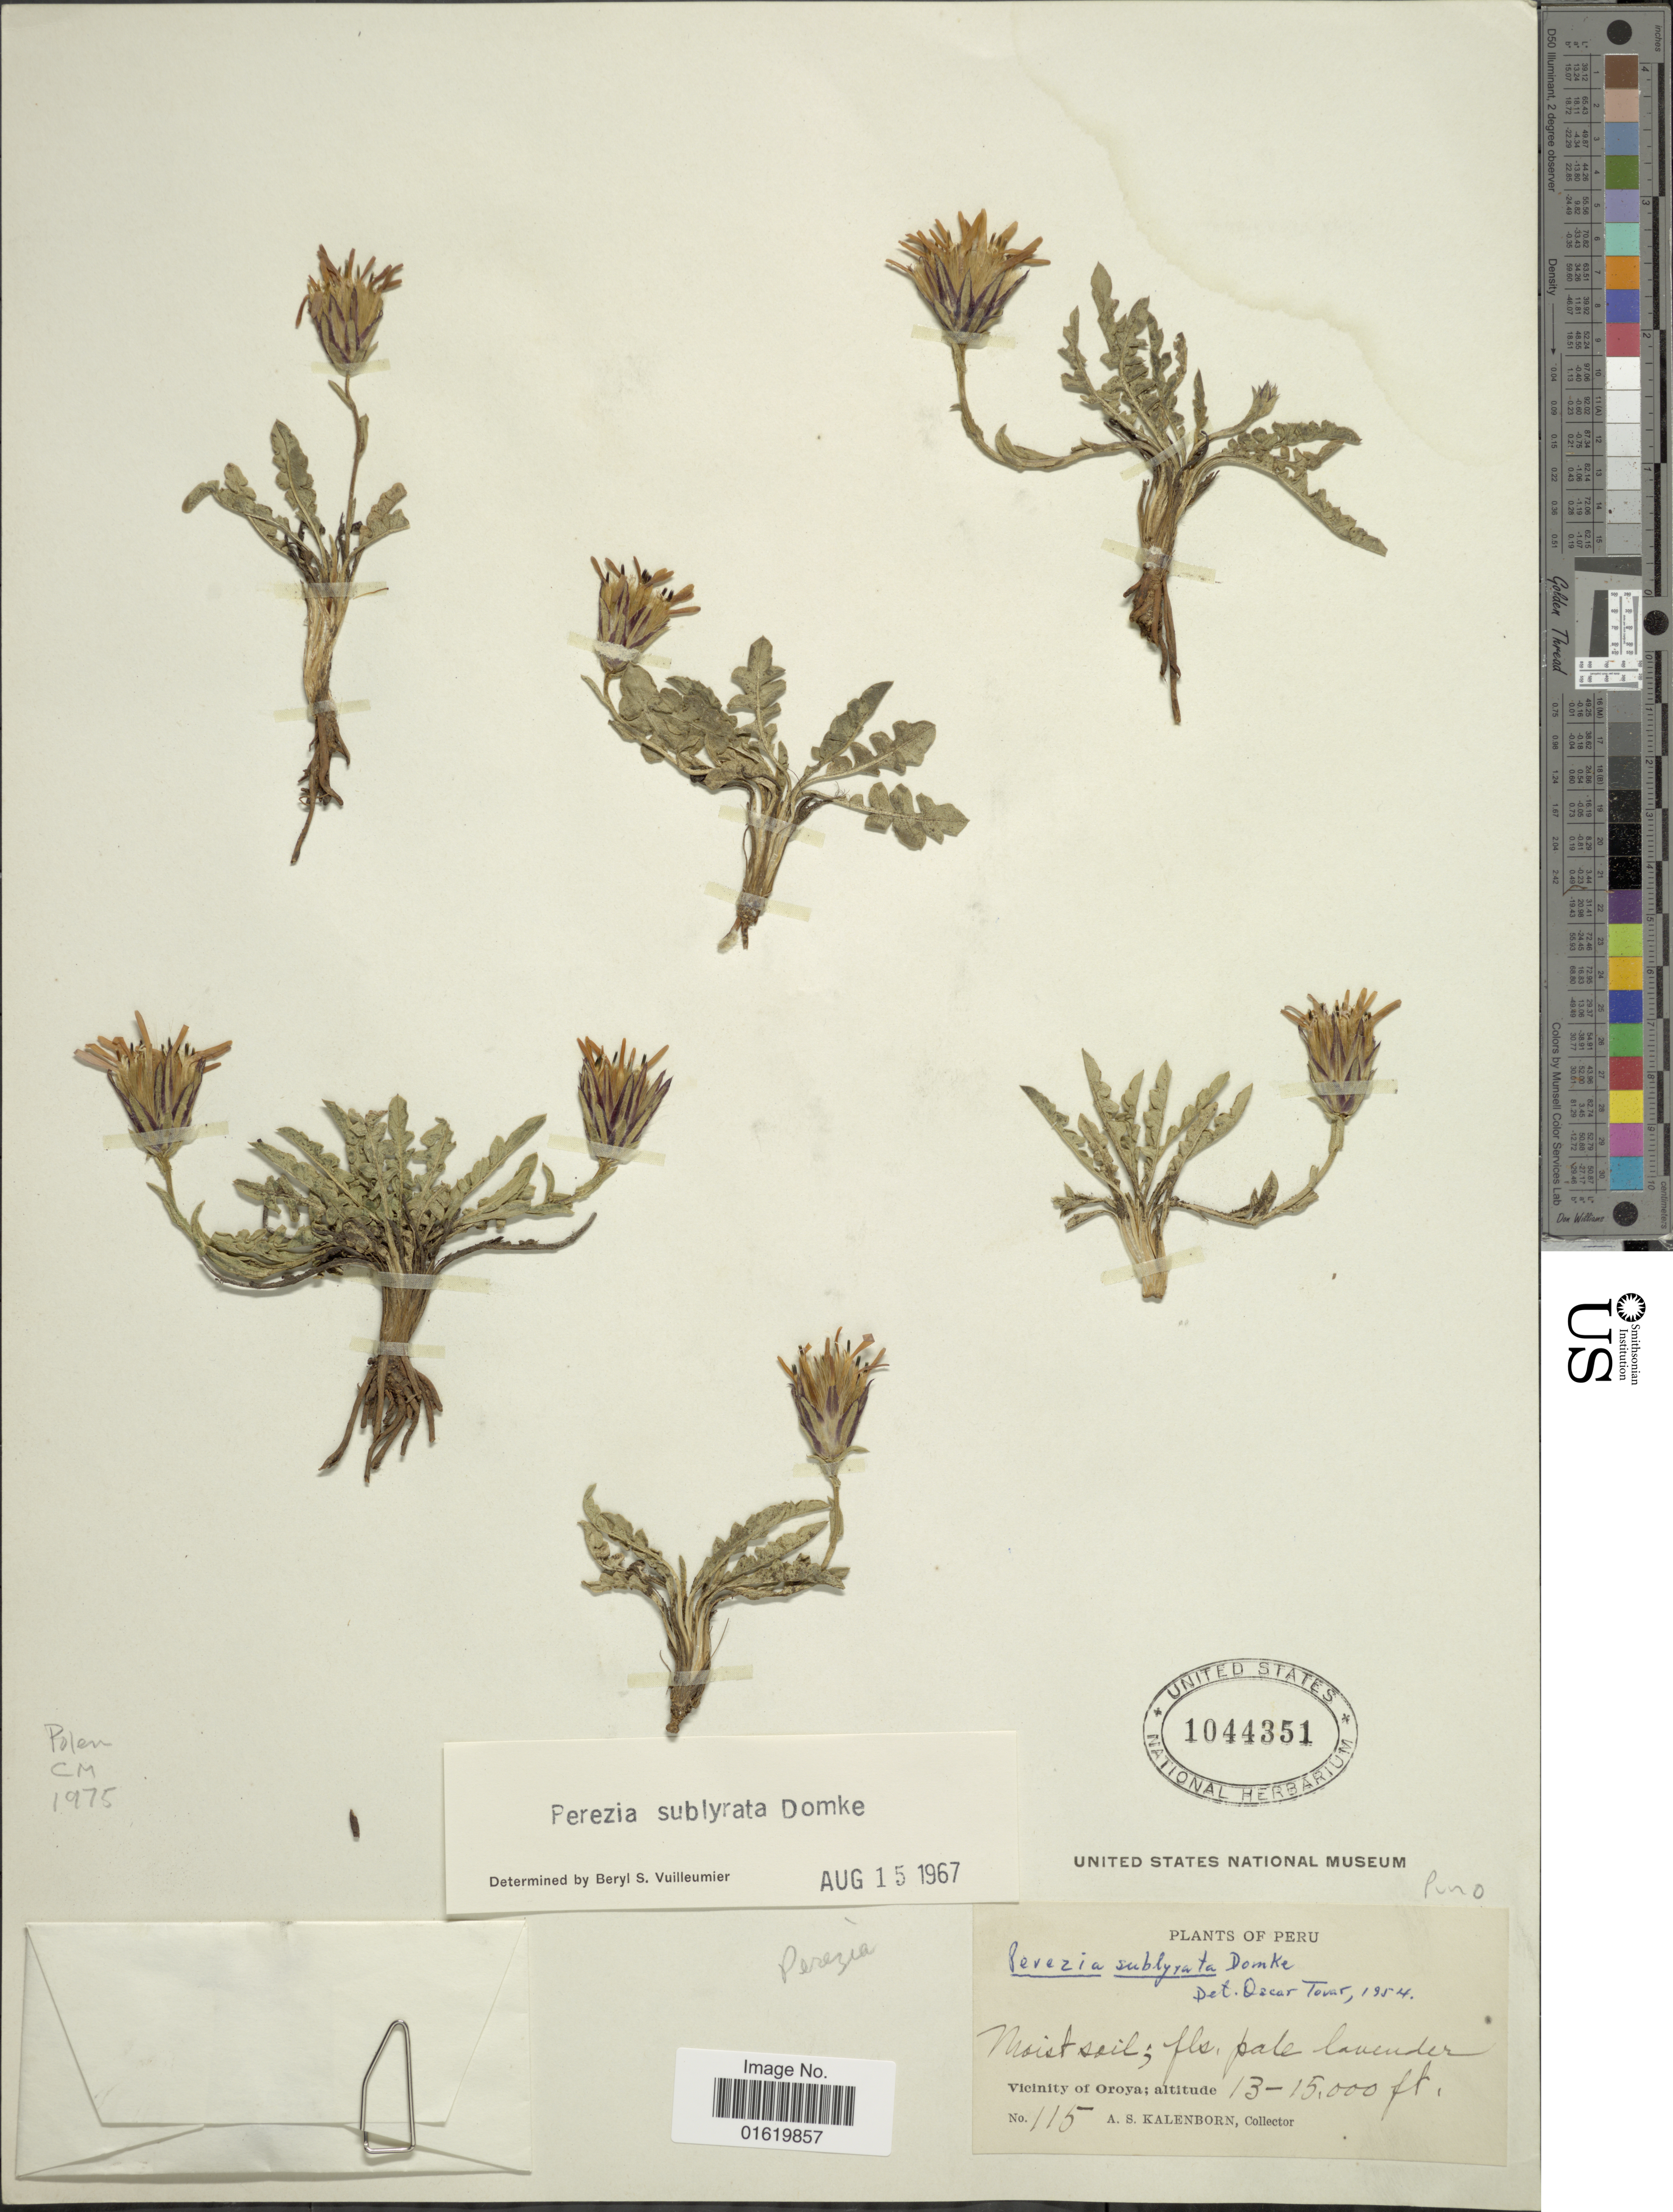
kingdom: Plantae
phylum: Tracheophyta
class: Magnoliopsida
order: Asterales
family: Asteraceae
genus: Perezia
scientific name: Perezia sublyrata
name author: Domke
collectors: A. Kalenborn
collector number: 115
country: Peru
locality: Vicinity of Oroya.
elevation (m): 3962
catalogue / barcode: US 1044351